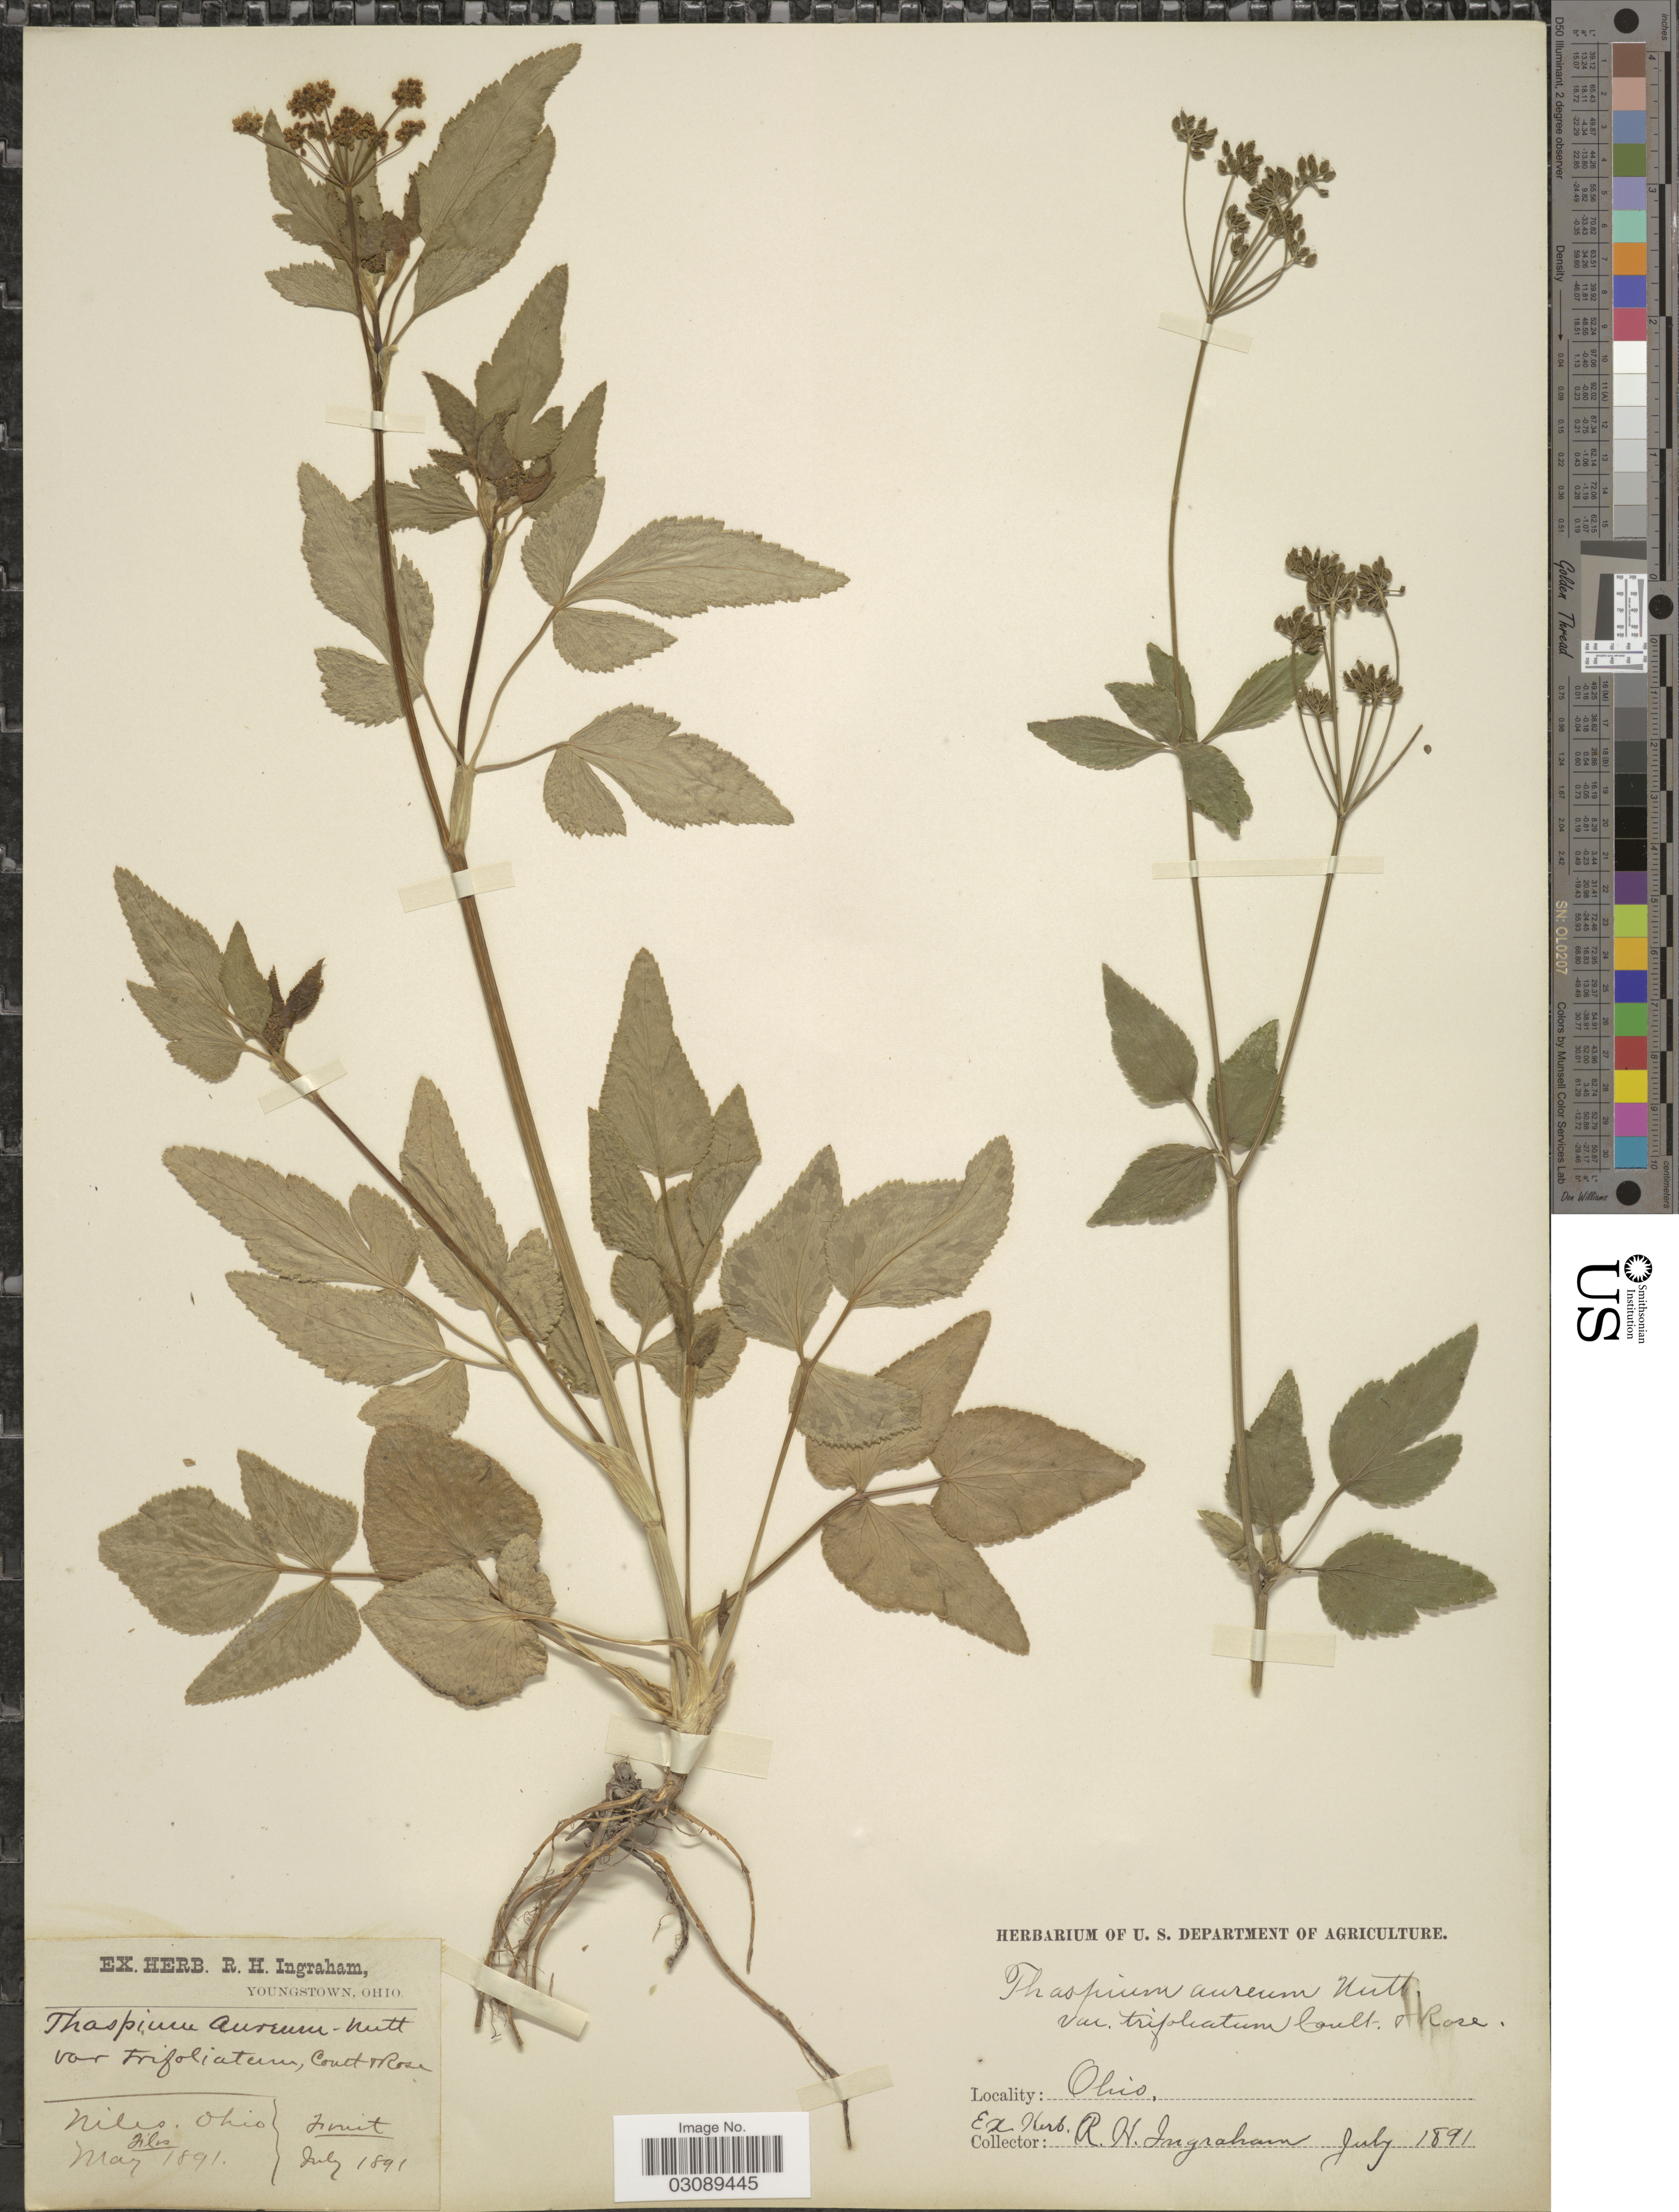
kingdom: Plantae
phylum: Tracheophyta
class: Magnoliopsida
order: Apiales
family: Apiaceae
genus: Thaspium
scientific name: Thaspium aureum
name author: (L.) Nutt.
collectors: Ex herb. R. H. Ingraham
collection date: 1891-05/1891-07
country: United States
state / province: Ohio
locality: Niles.